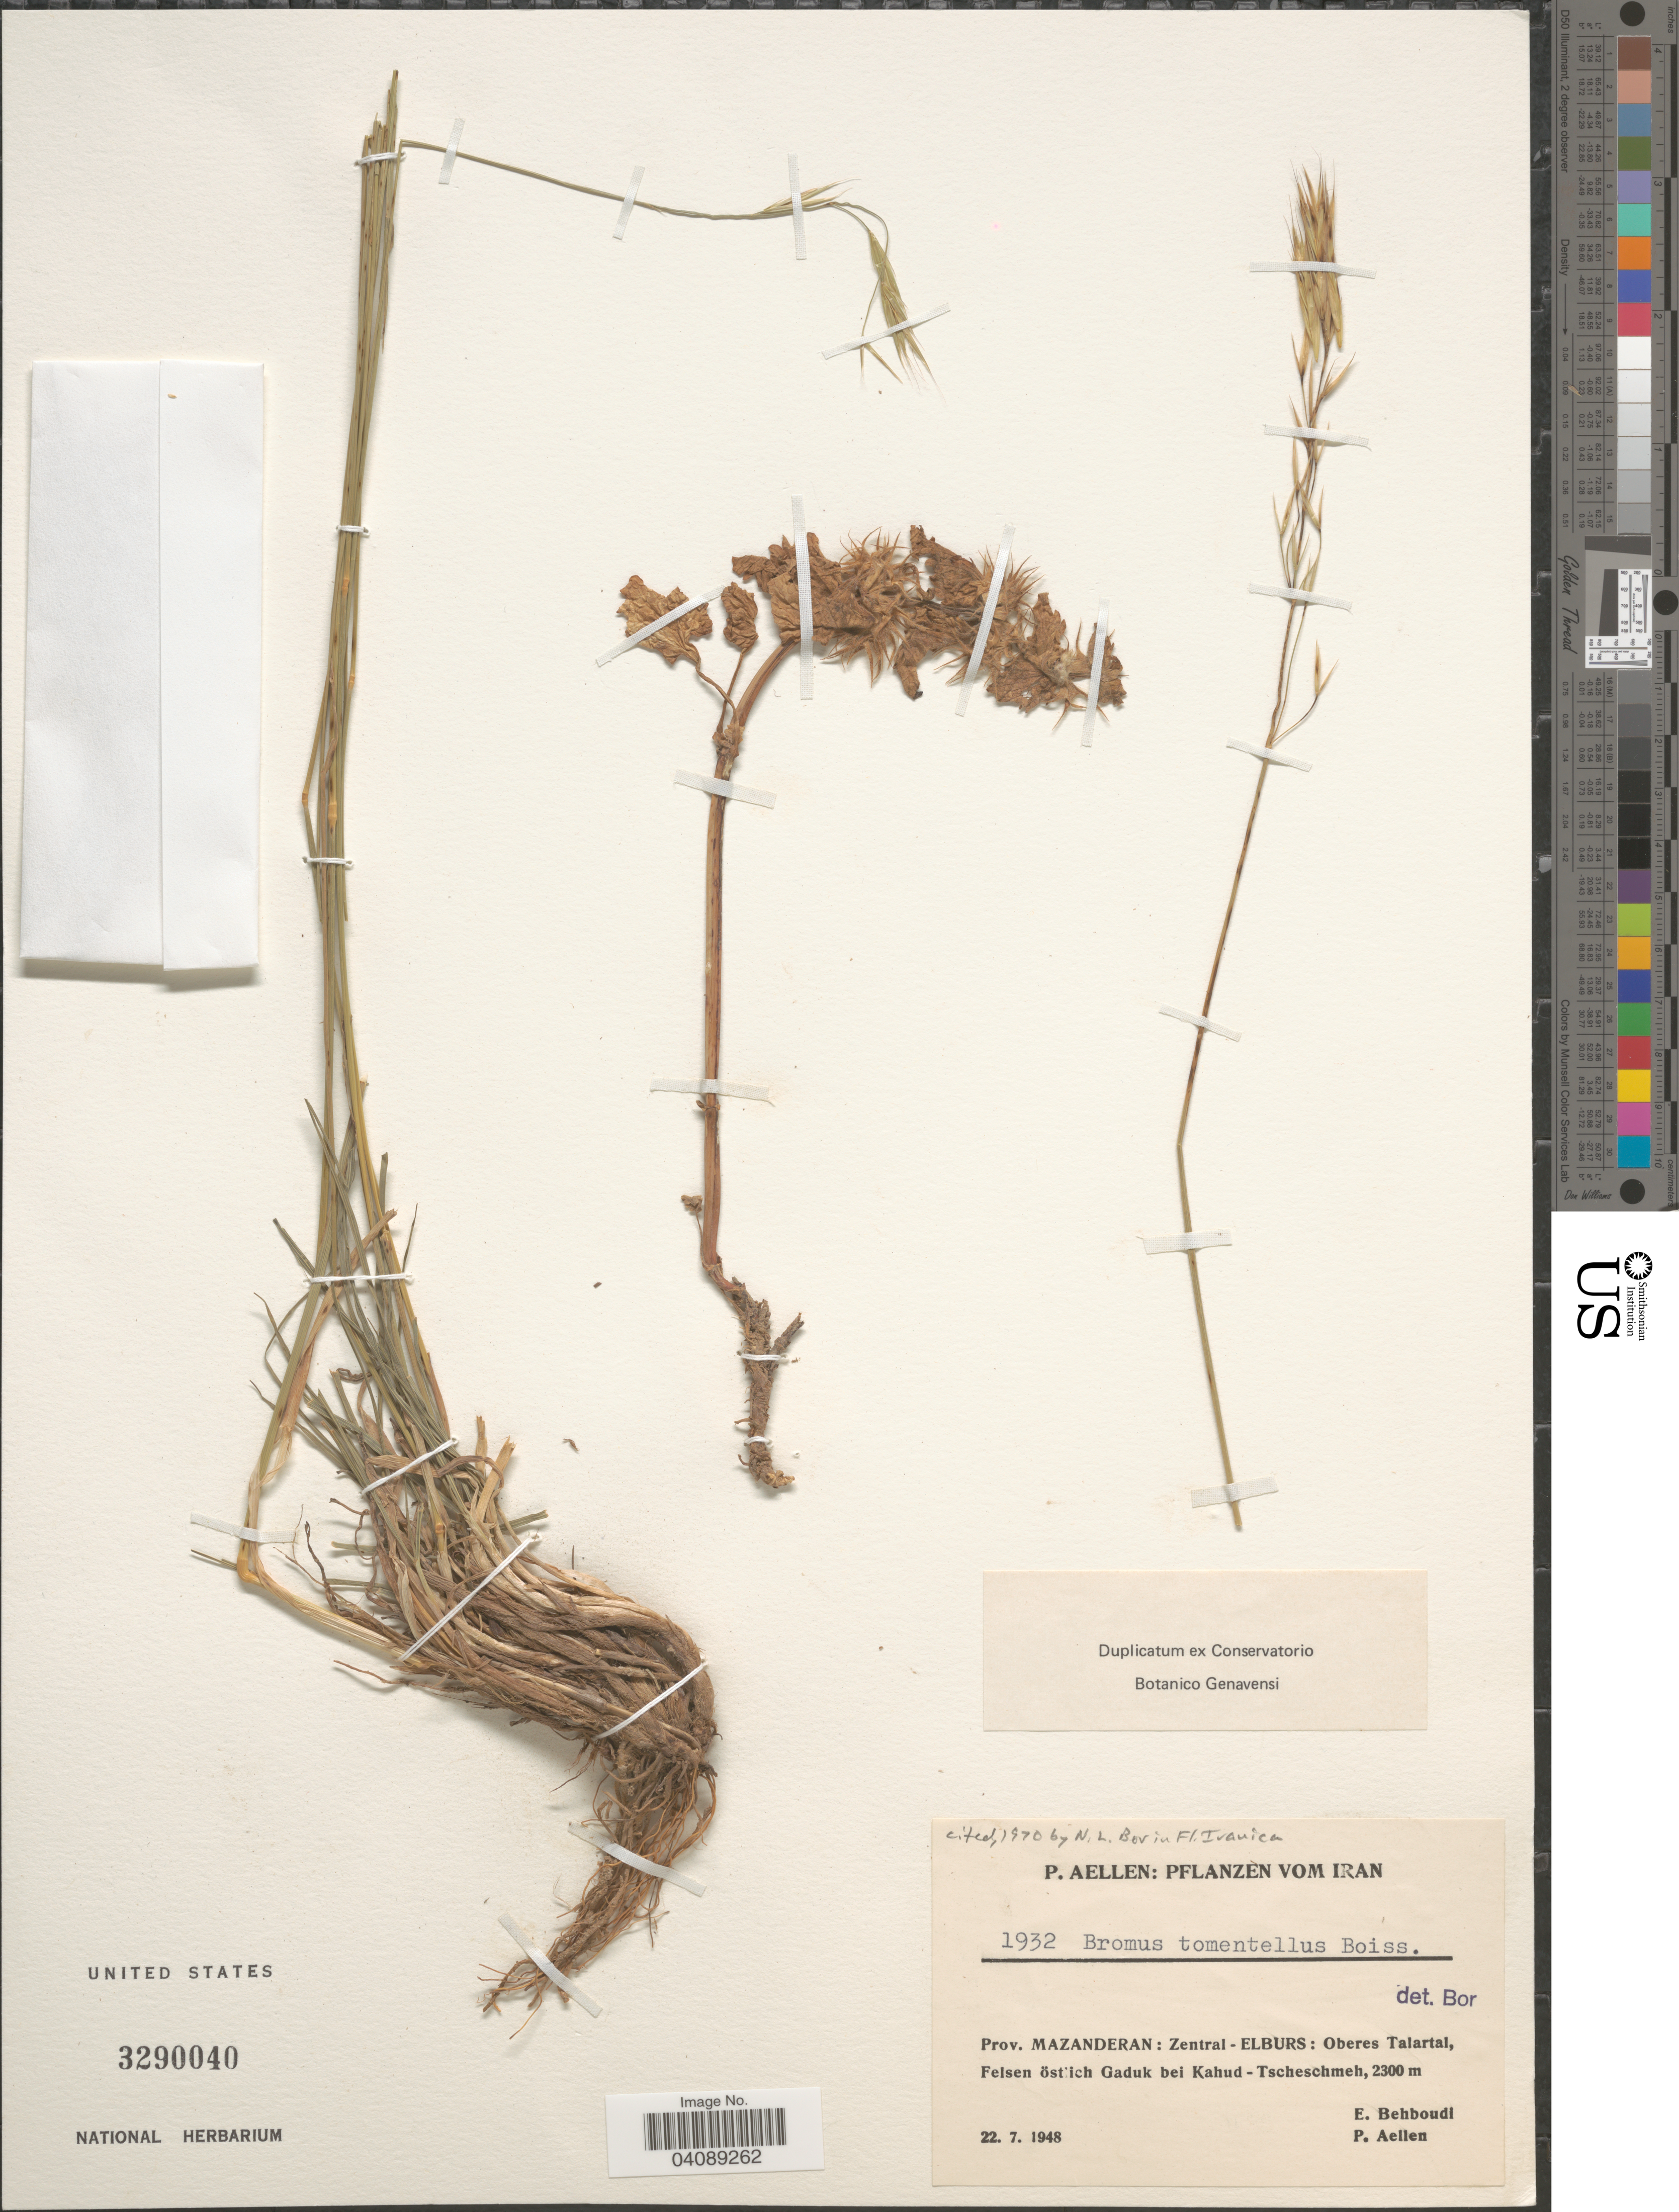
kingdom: Plantae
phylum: Tracheophyta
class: Liliopsida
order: Poales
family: Poaceae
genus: Bromus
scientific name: Bromus tomentellus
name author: Boiss.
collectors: E. Behboudi & P. Aellen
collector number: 1932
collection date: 1948-07-22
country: Iran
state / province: Mazandaran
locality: Prov. Mazanderan: Zentral - Elburs: Oberes Talartal, Felsen öst [illegible text]ich Gaduk bei Kahud-Tscheschmeh.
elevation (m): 2300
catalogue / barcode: US 3290040